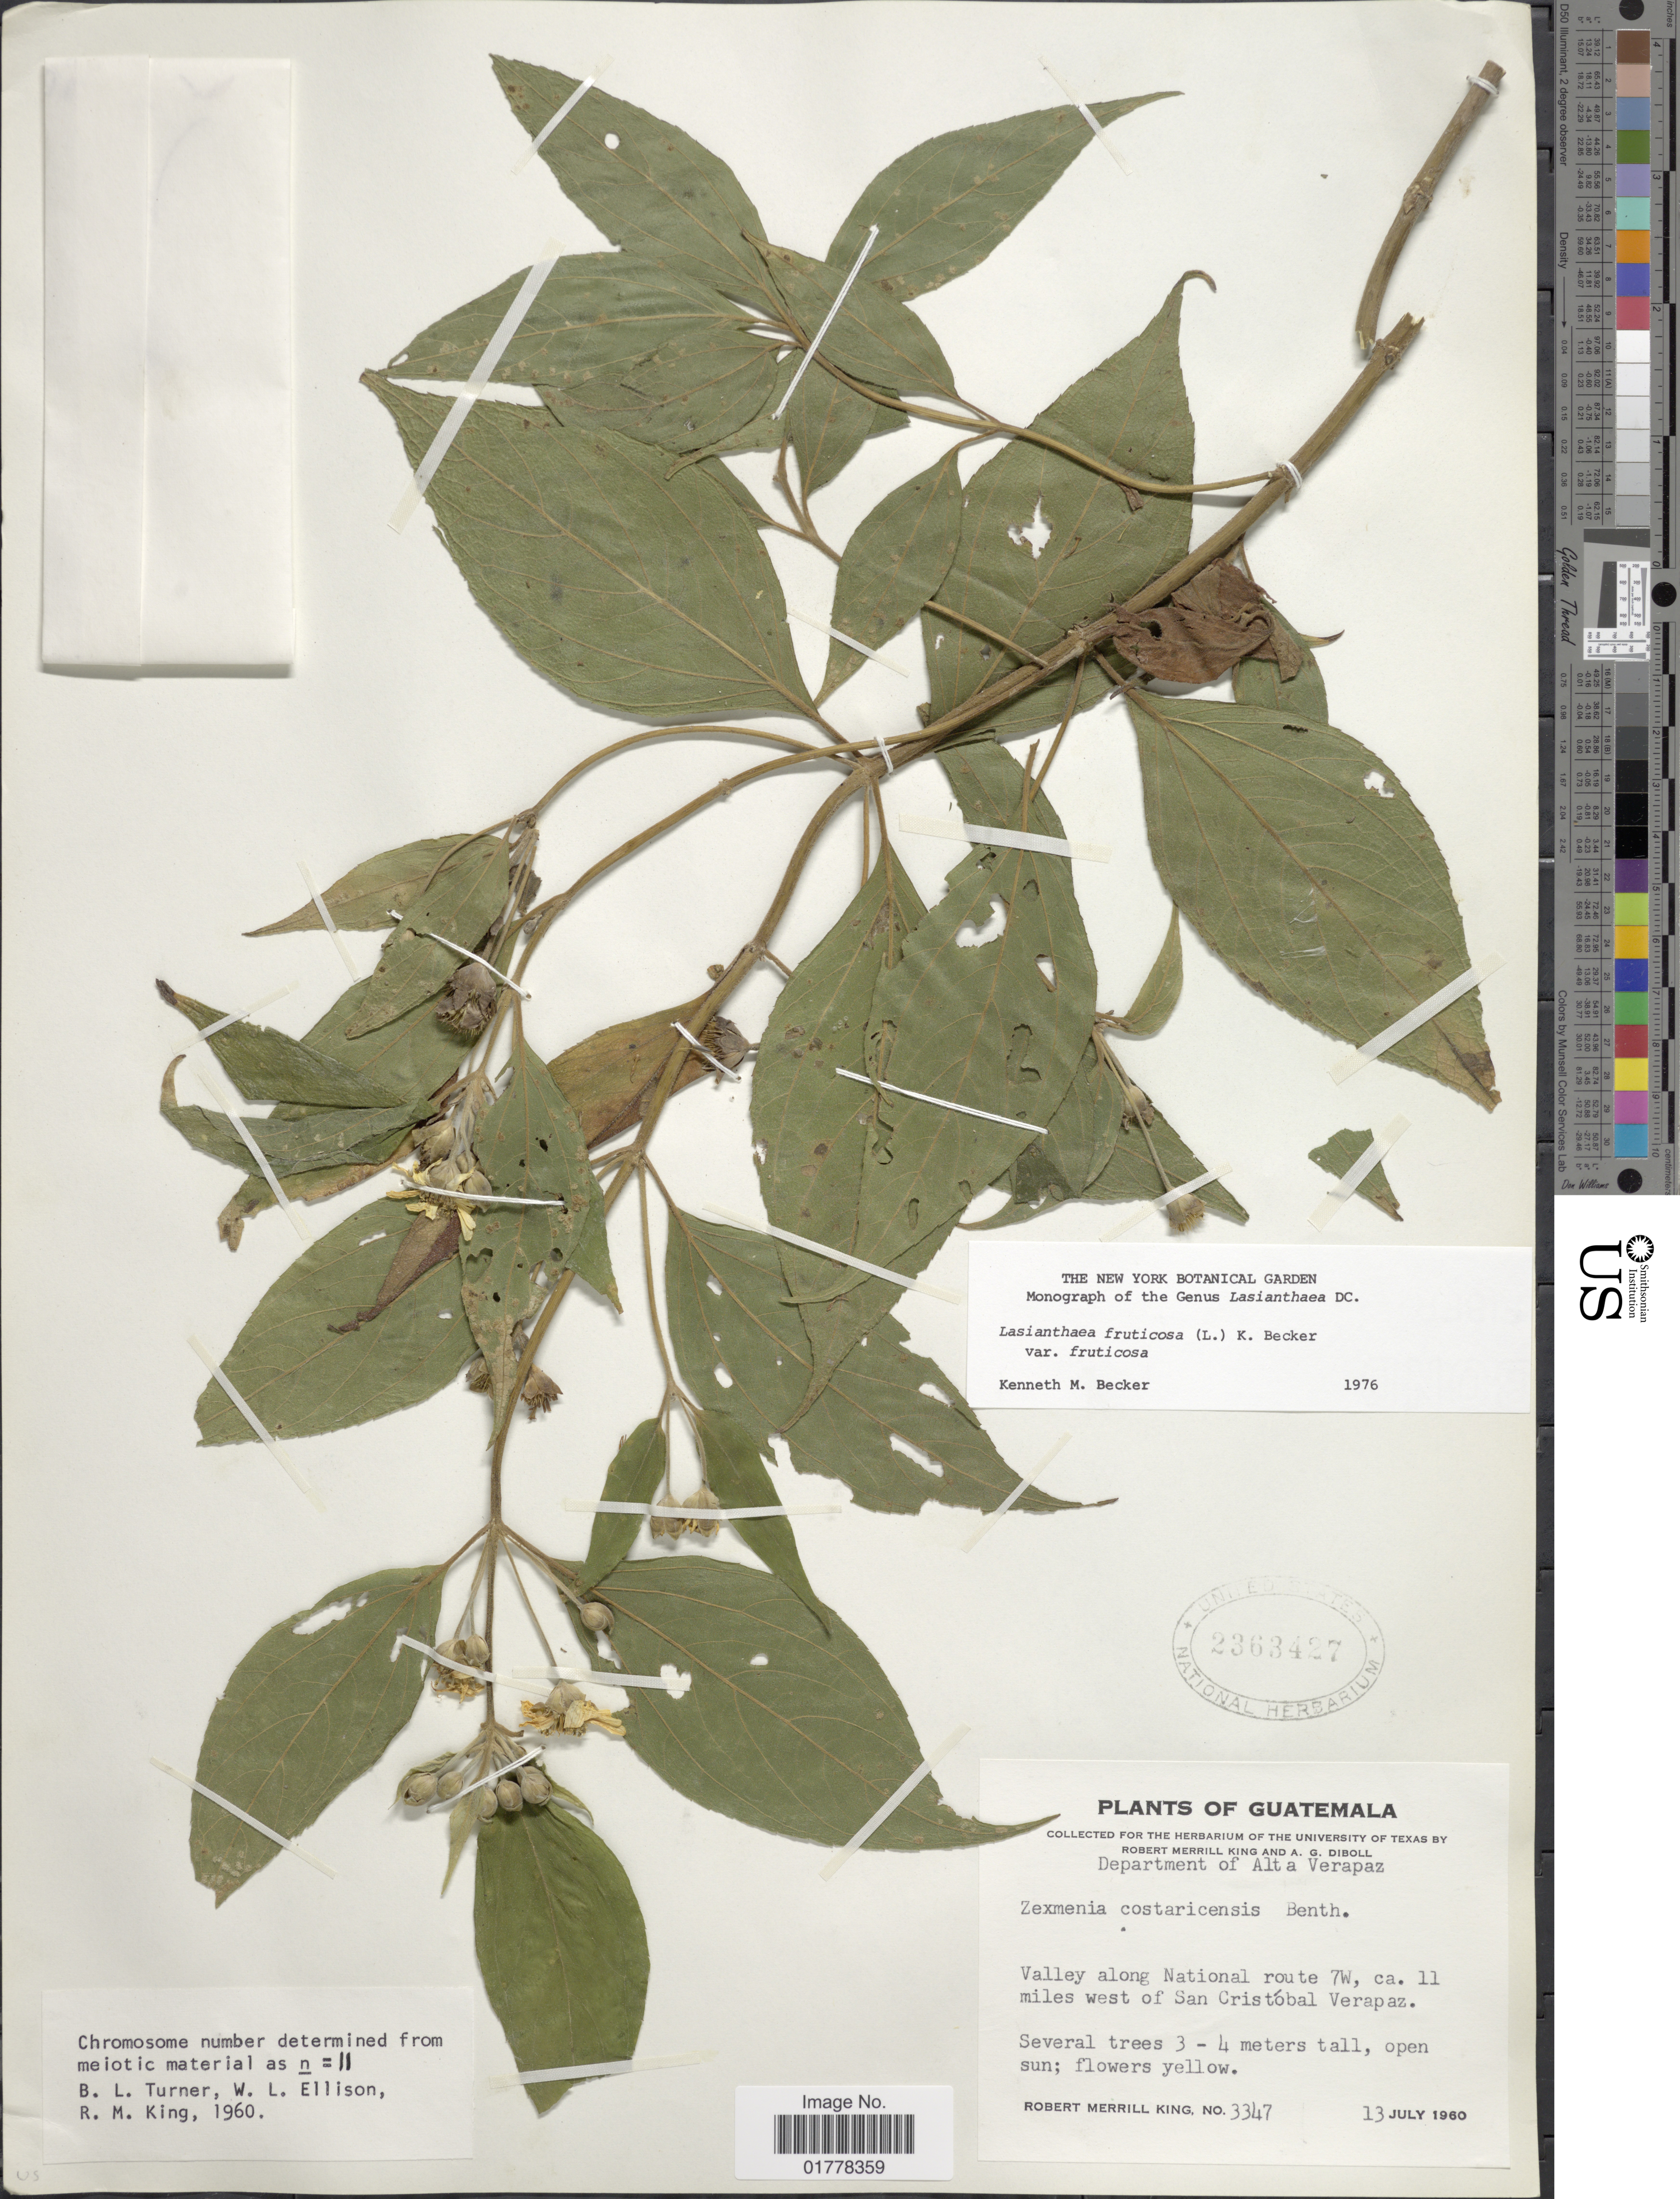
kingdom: Plantae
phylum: Tracheophyta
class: Magnoliopsida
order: Asterales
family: Asteraceae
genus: Lasianthaea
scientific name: Lasianthaea fruticosa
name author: (L.) K.M. Becker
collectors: R. M. King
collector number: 3347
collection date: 1960-07-13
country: Guatemala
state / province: Alta Verapaz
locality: Department of Alta Verapaz. Valley along National route 7W, ca. 11 miles west of San Cristóbal Verapaz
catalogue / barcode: US 2363427